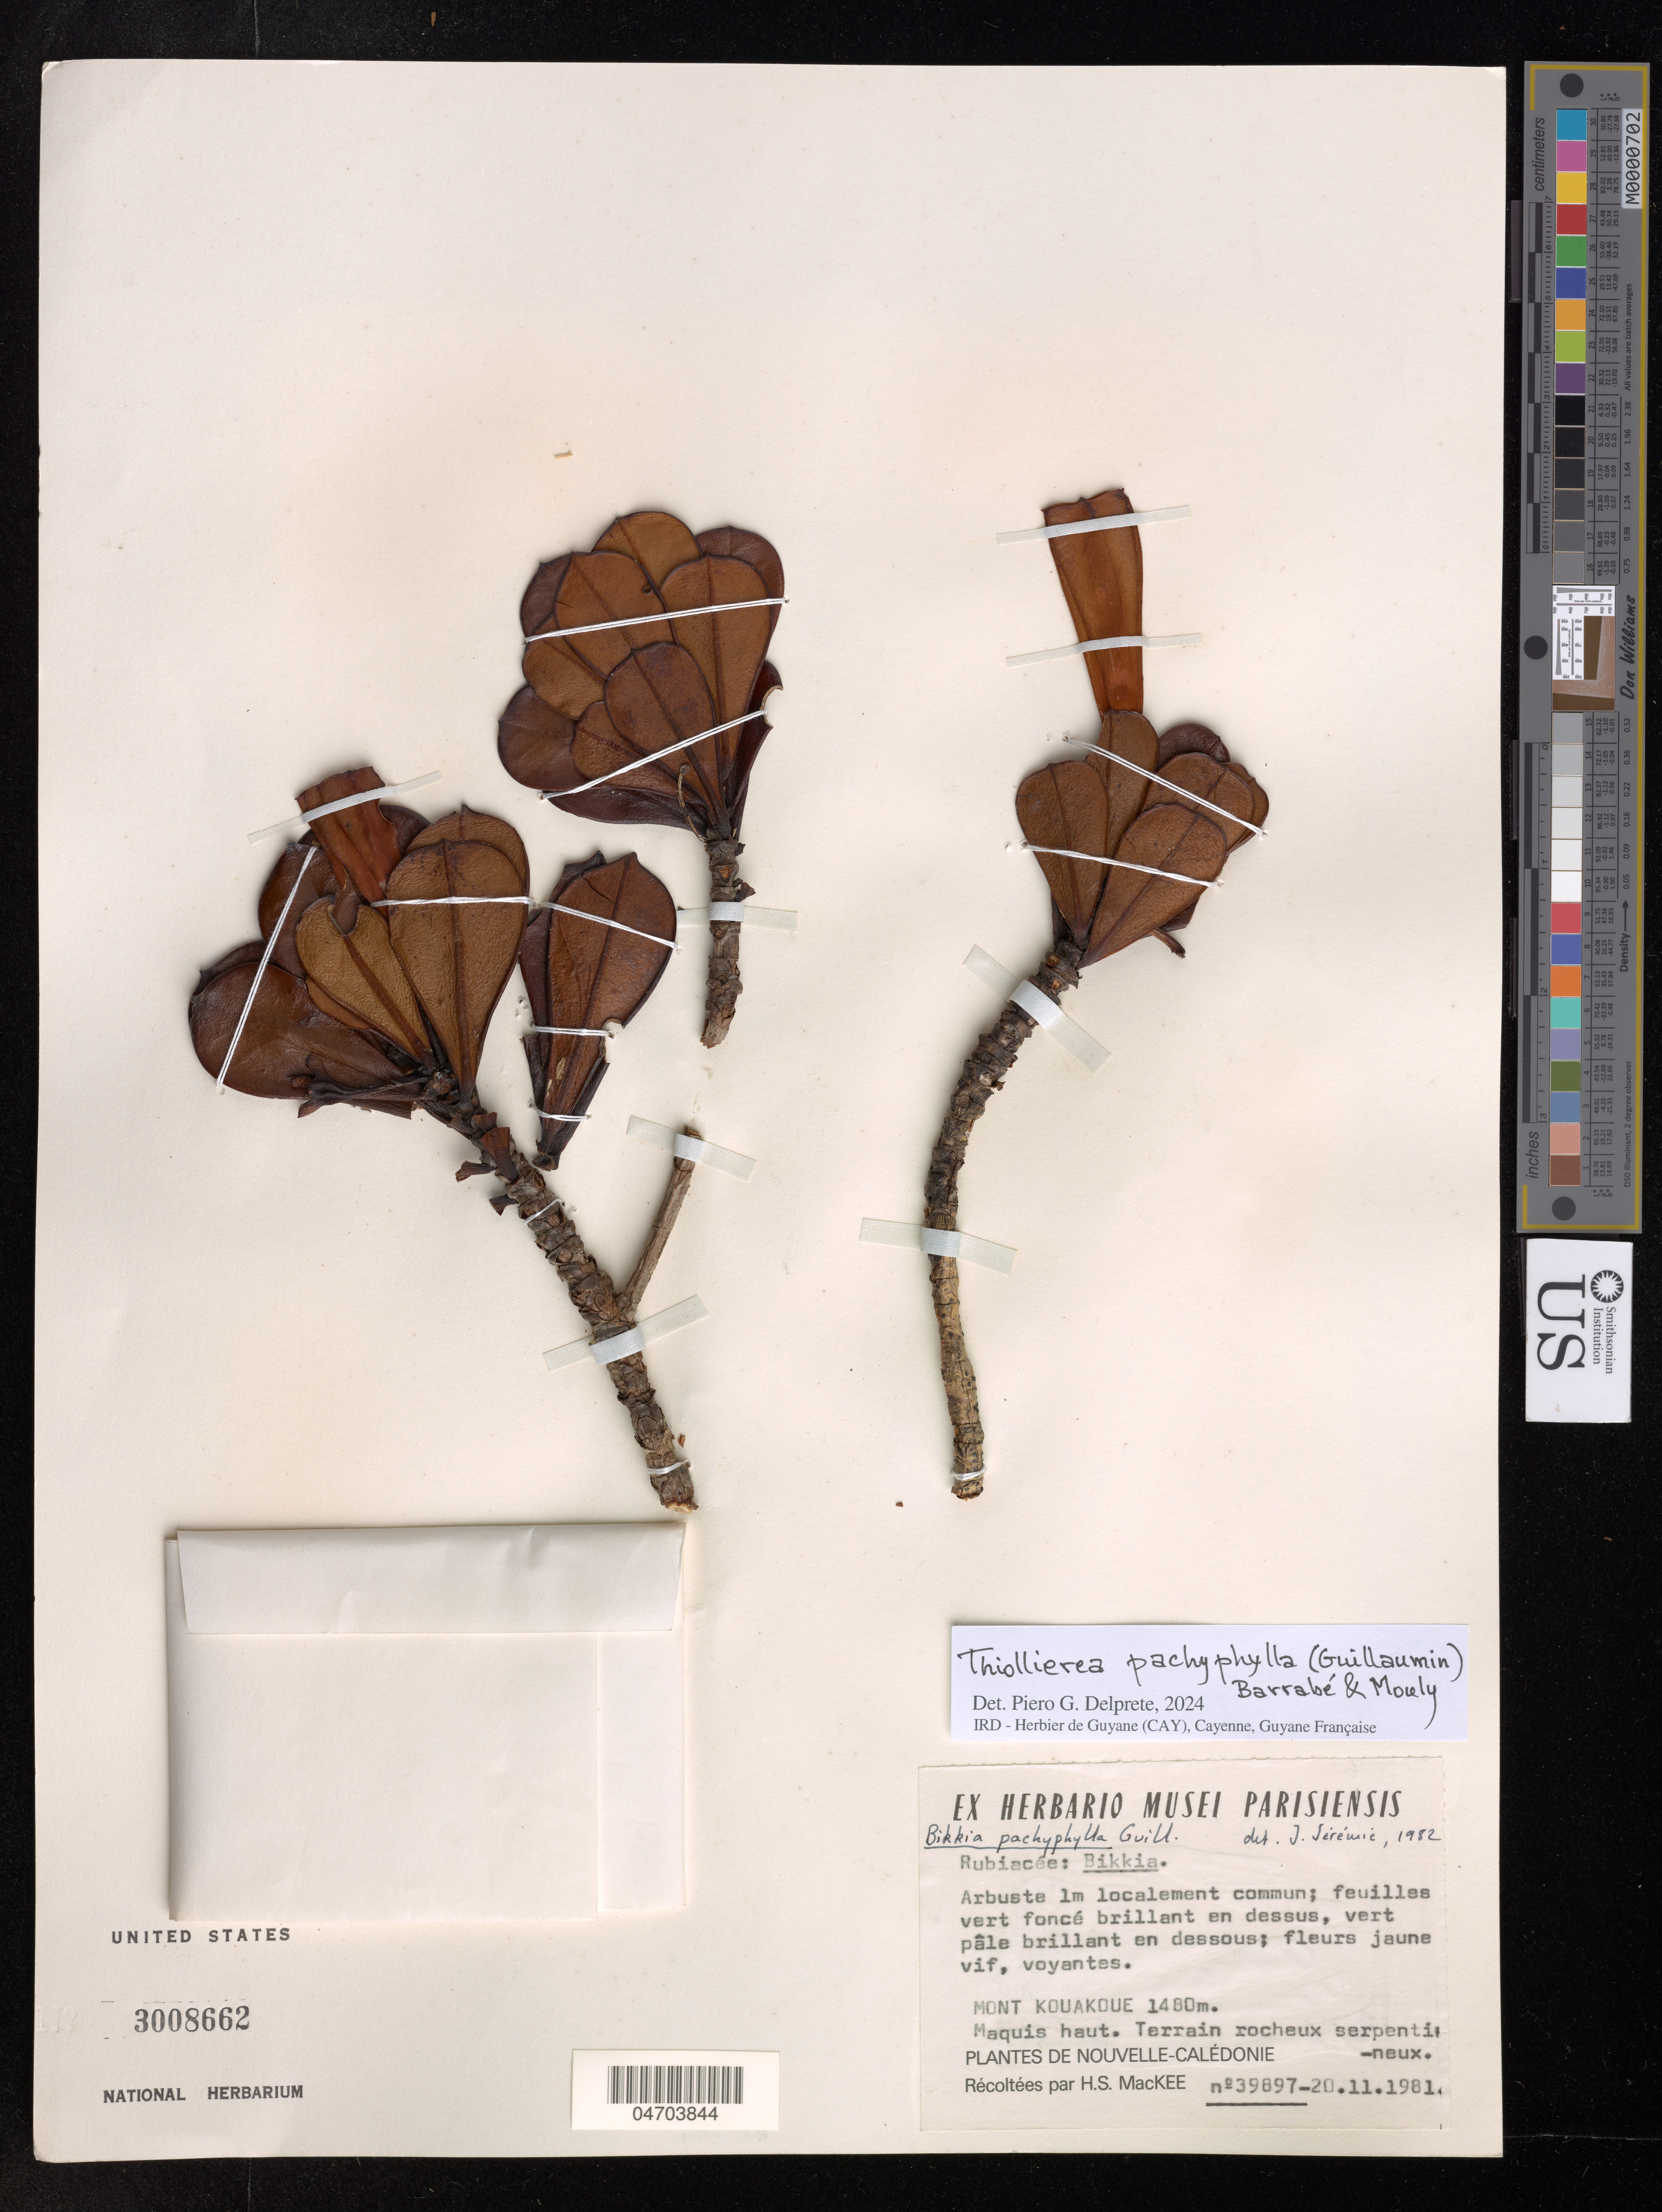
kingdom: Plantae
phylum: Tracheophyta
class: Magnoliopsida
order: Gentianales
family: Rubiaceae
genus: Thiollierea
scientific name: Thiollierea pachyphylla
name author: (Guillaumin) Barrabé & Mouly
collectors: H. Mackee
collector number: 39897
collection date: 1981-11-20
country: New Caledonia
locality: Mont Kouakoue.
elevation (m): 1480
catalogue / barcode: US 3008662